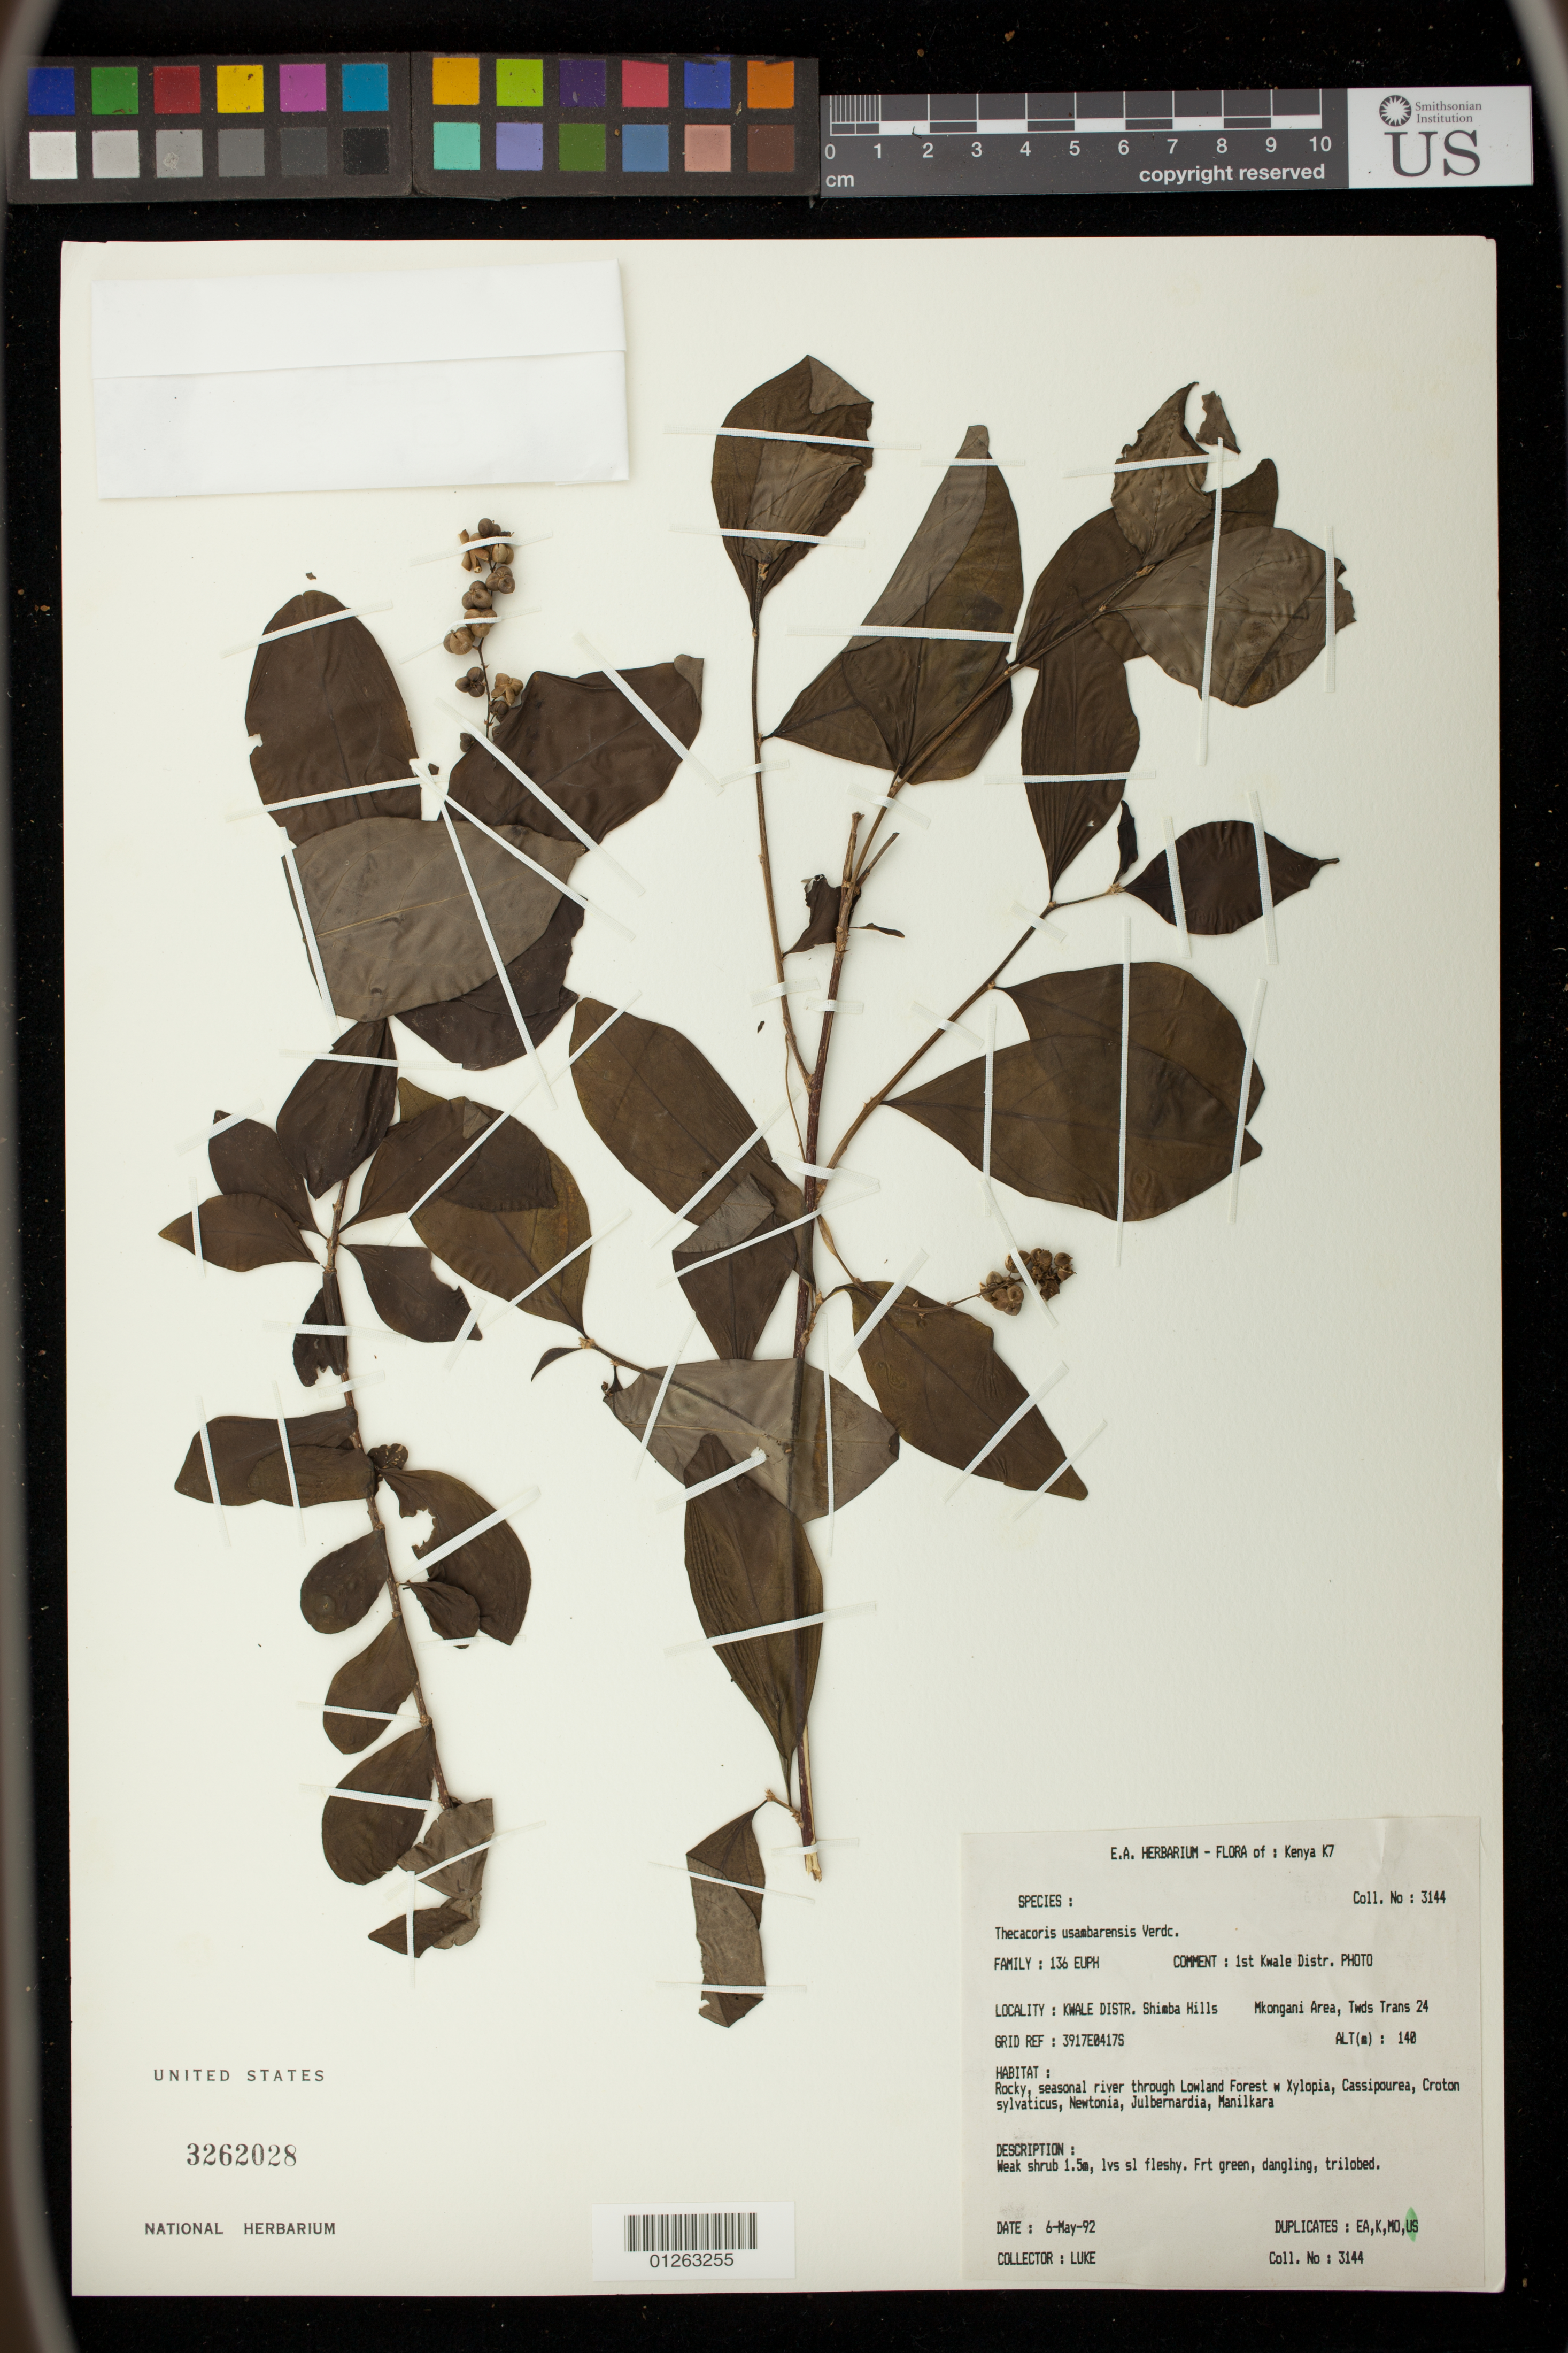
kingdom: Plantae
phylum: Tracheophyta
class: Magnoliopsida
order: Malpighiales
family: Phyllanthaceae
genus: Thecacoris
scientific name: Thecacoris usambarensis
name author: Verdc.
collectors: F. Luke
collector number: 3144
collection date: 1992-05-06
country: Kenya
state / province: Kwale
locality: Kwale Distr. Shimba Hills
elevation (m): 145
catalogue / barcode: US 3262028